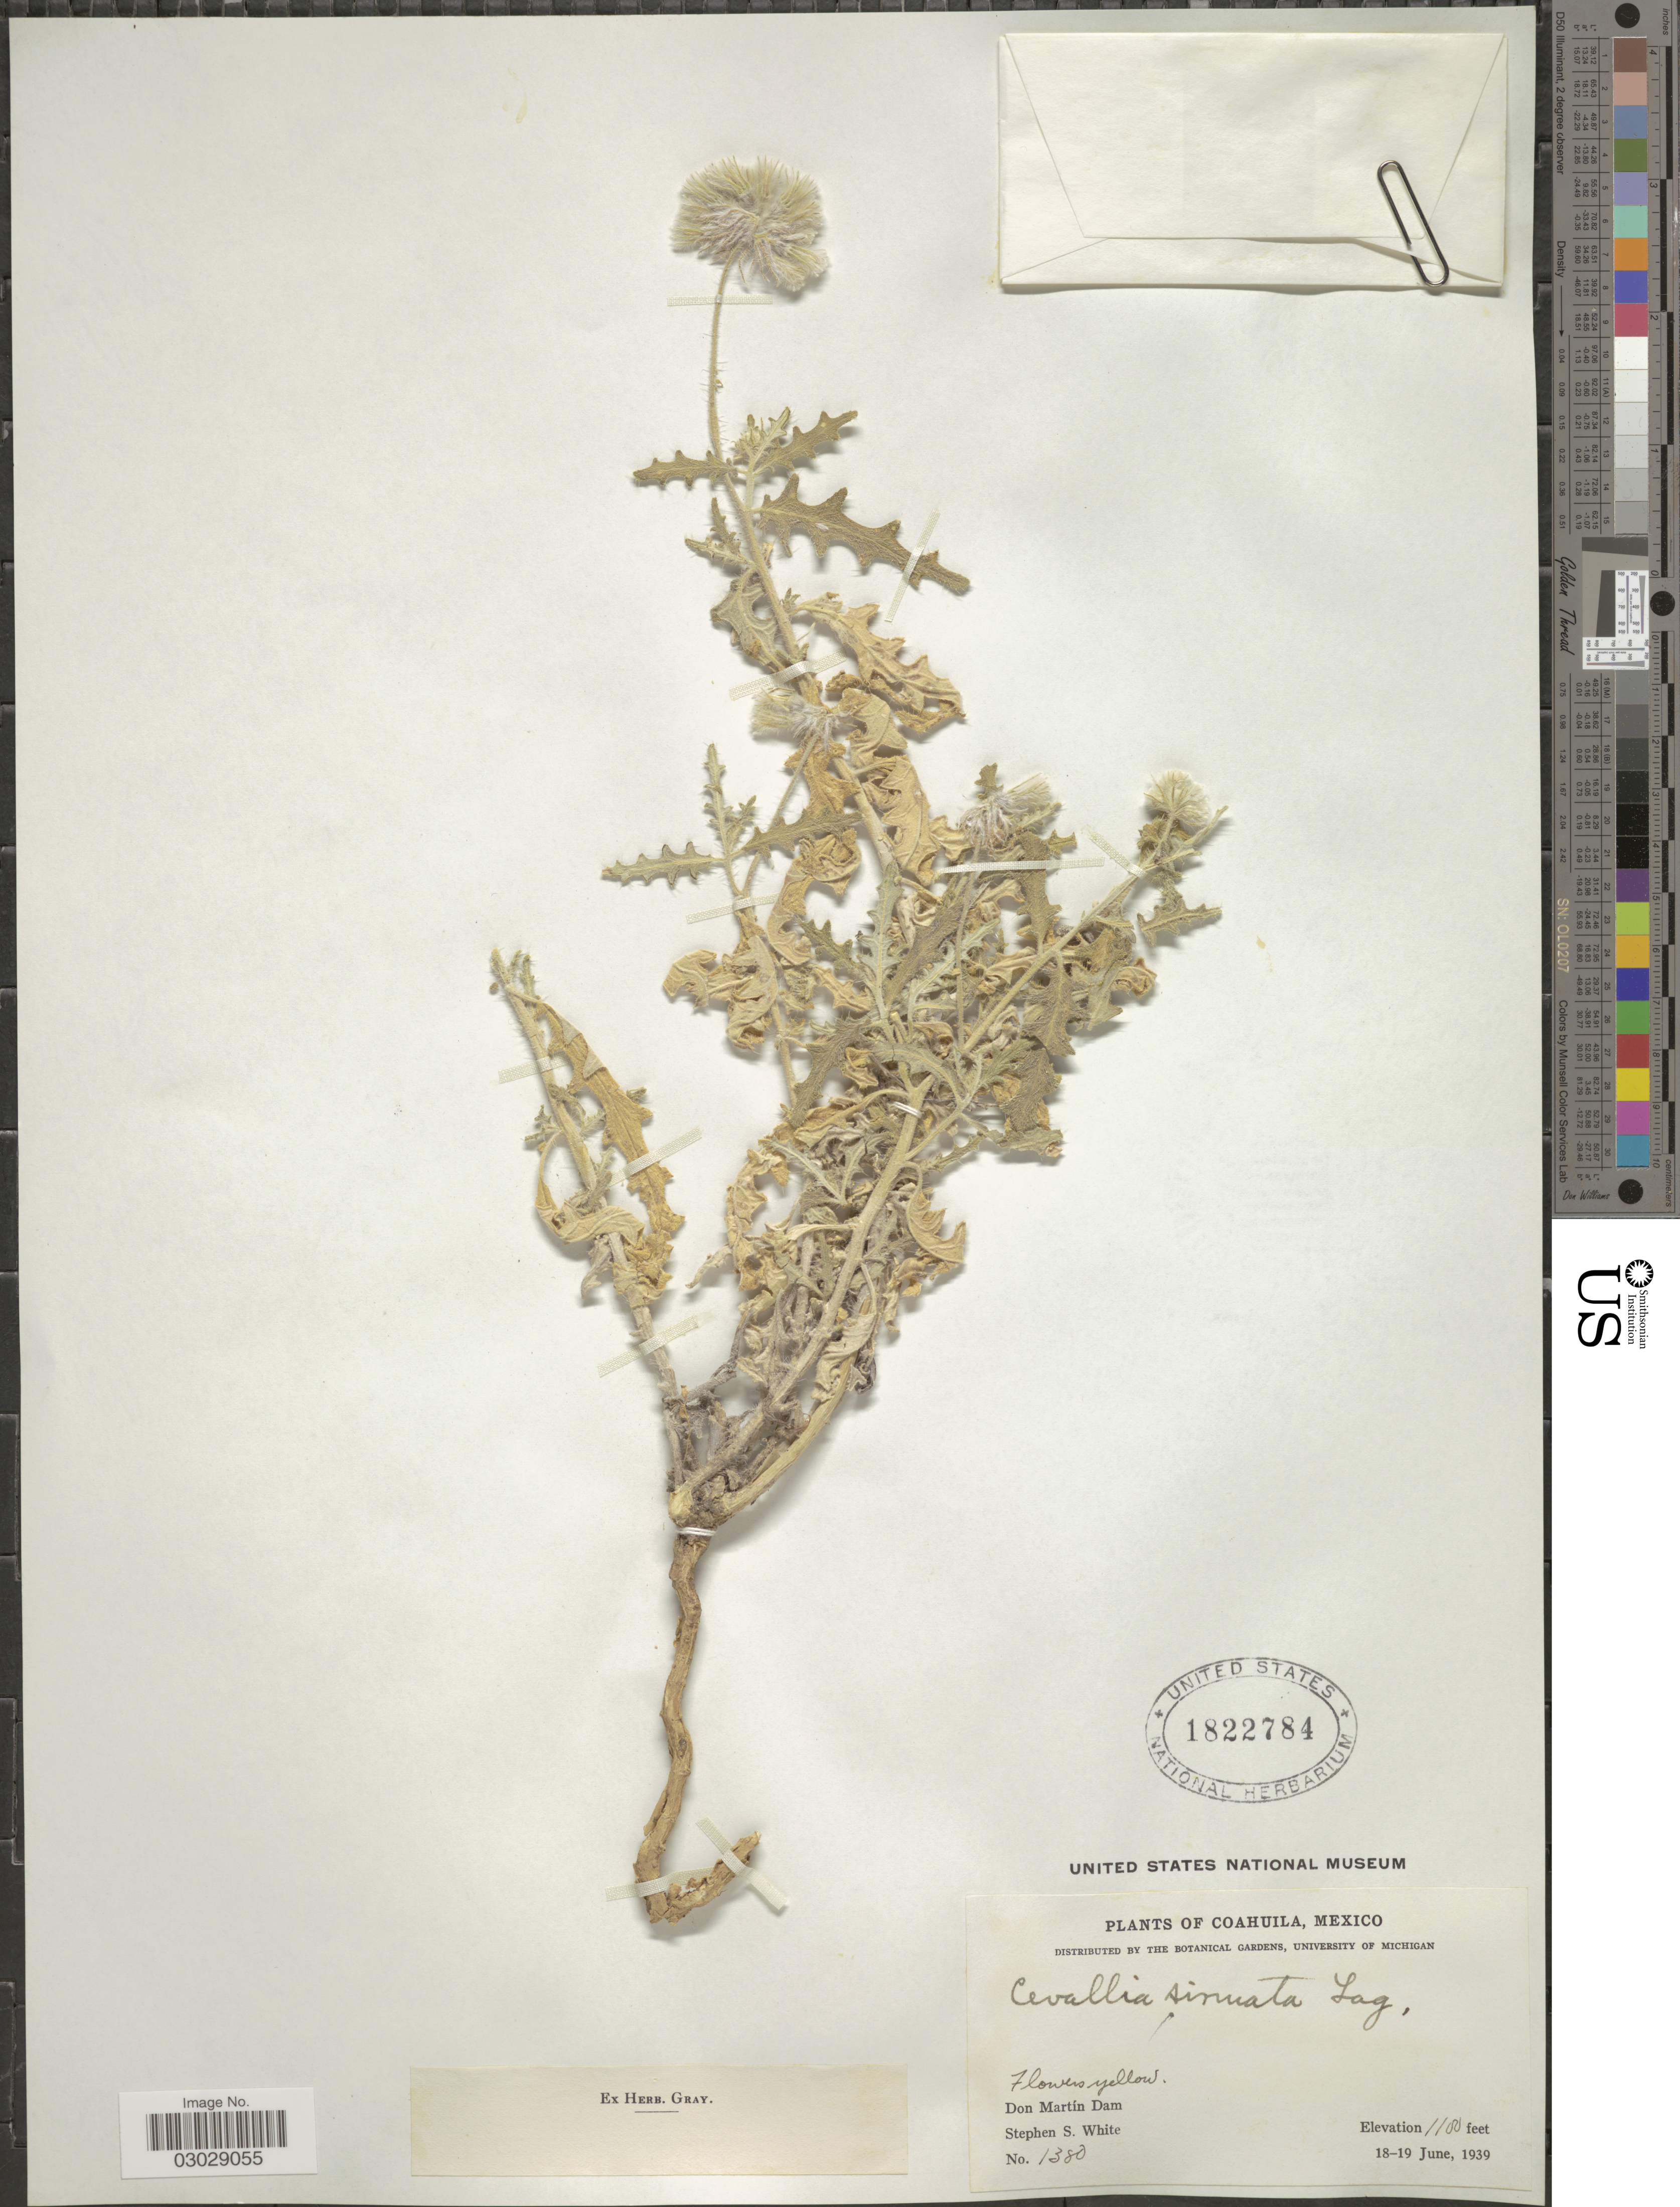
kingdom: Plantae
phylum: Tracheophyta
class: Magnoliopsida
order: Cornales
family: Loasaceae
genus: Cevallia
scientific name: Cevallia sinuata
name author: Lag.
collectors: S. S. White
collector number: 1380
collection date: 1939-06-18/1939-06-19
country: Mexico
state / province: Coahuila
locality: Don Martín Dam.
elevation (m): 335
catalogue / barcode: US 1822784